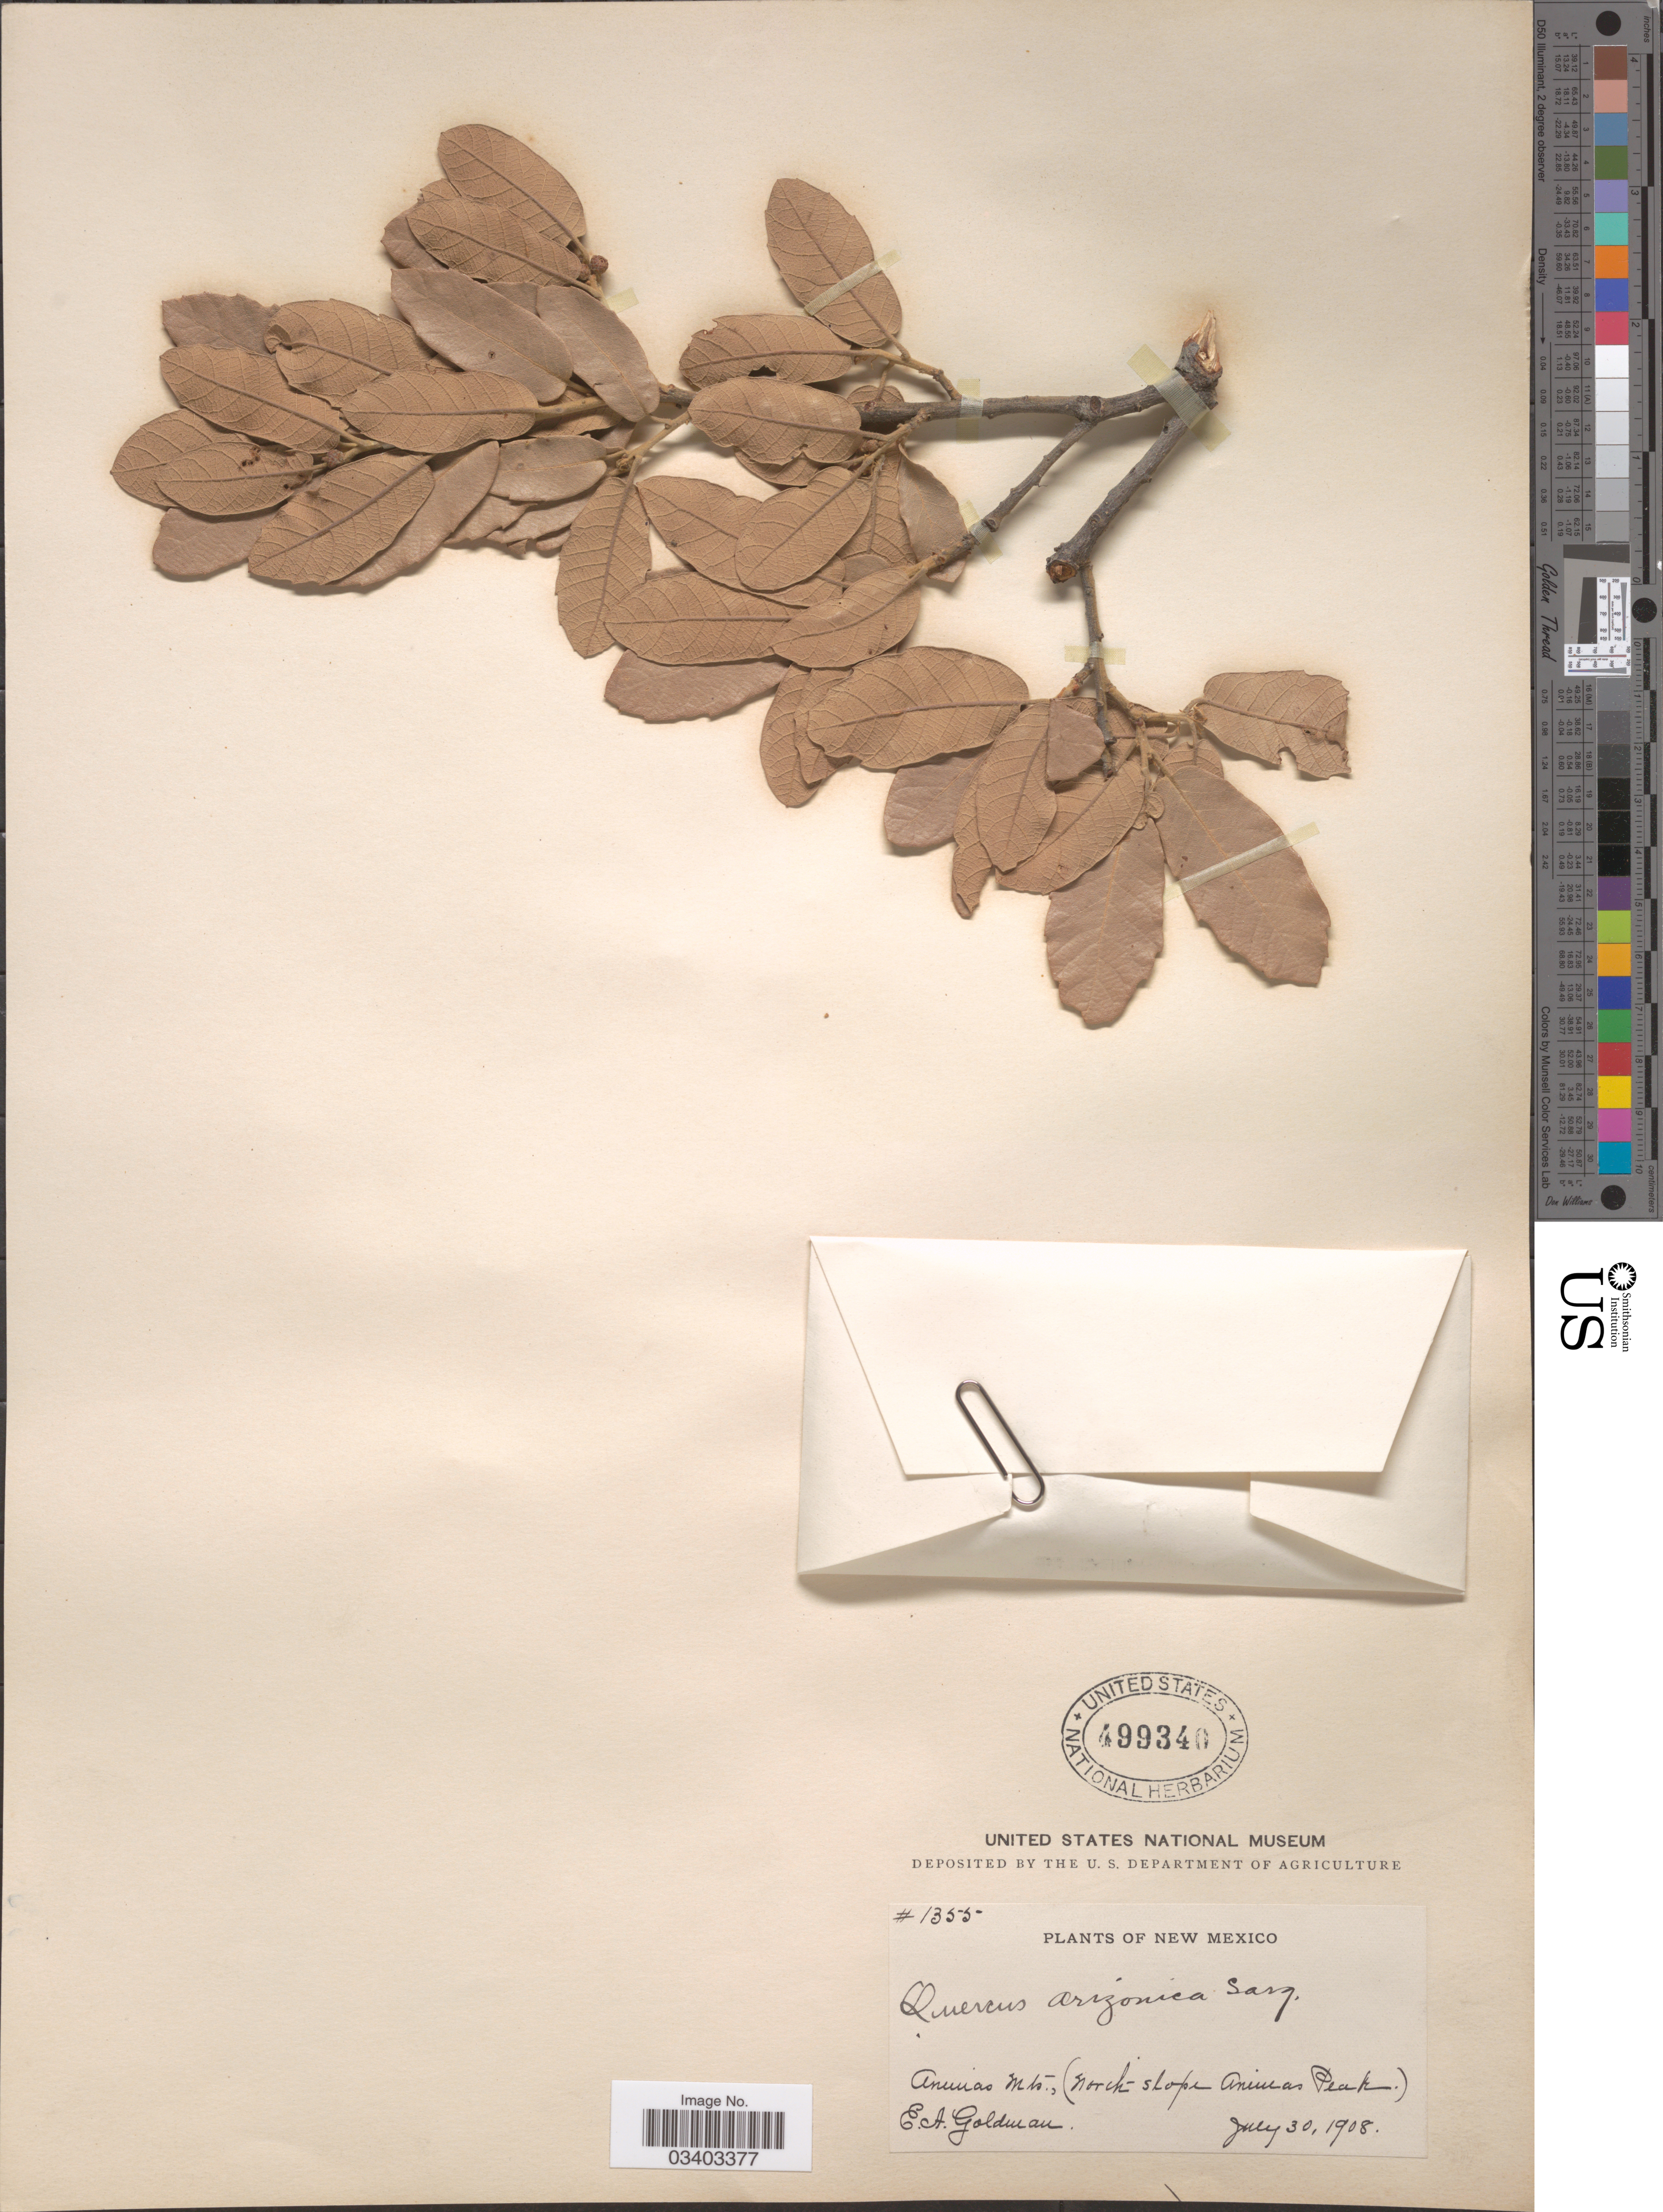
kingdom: Plantae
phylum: Tracheophyta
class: Magnoliopsida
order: Fagales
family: Fagaceae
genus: Quercus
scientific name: Quercus arizonica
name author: Sarg.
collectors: E. A. Goldman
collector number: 1355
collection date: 1908-07-30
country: United States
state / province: New Mexico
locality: Animas Mts., (North slope Animas Peak).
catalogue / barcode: US 499340